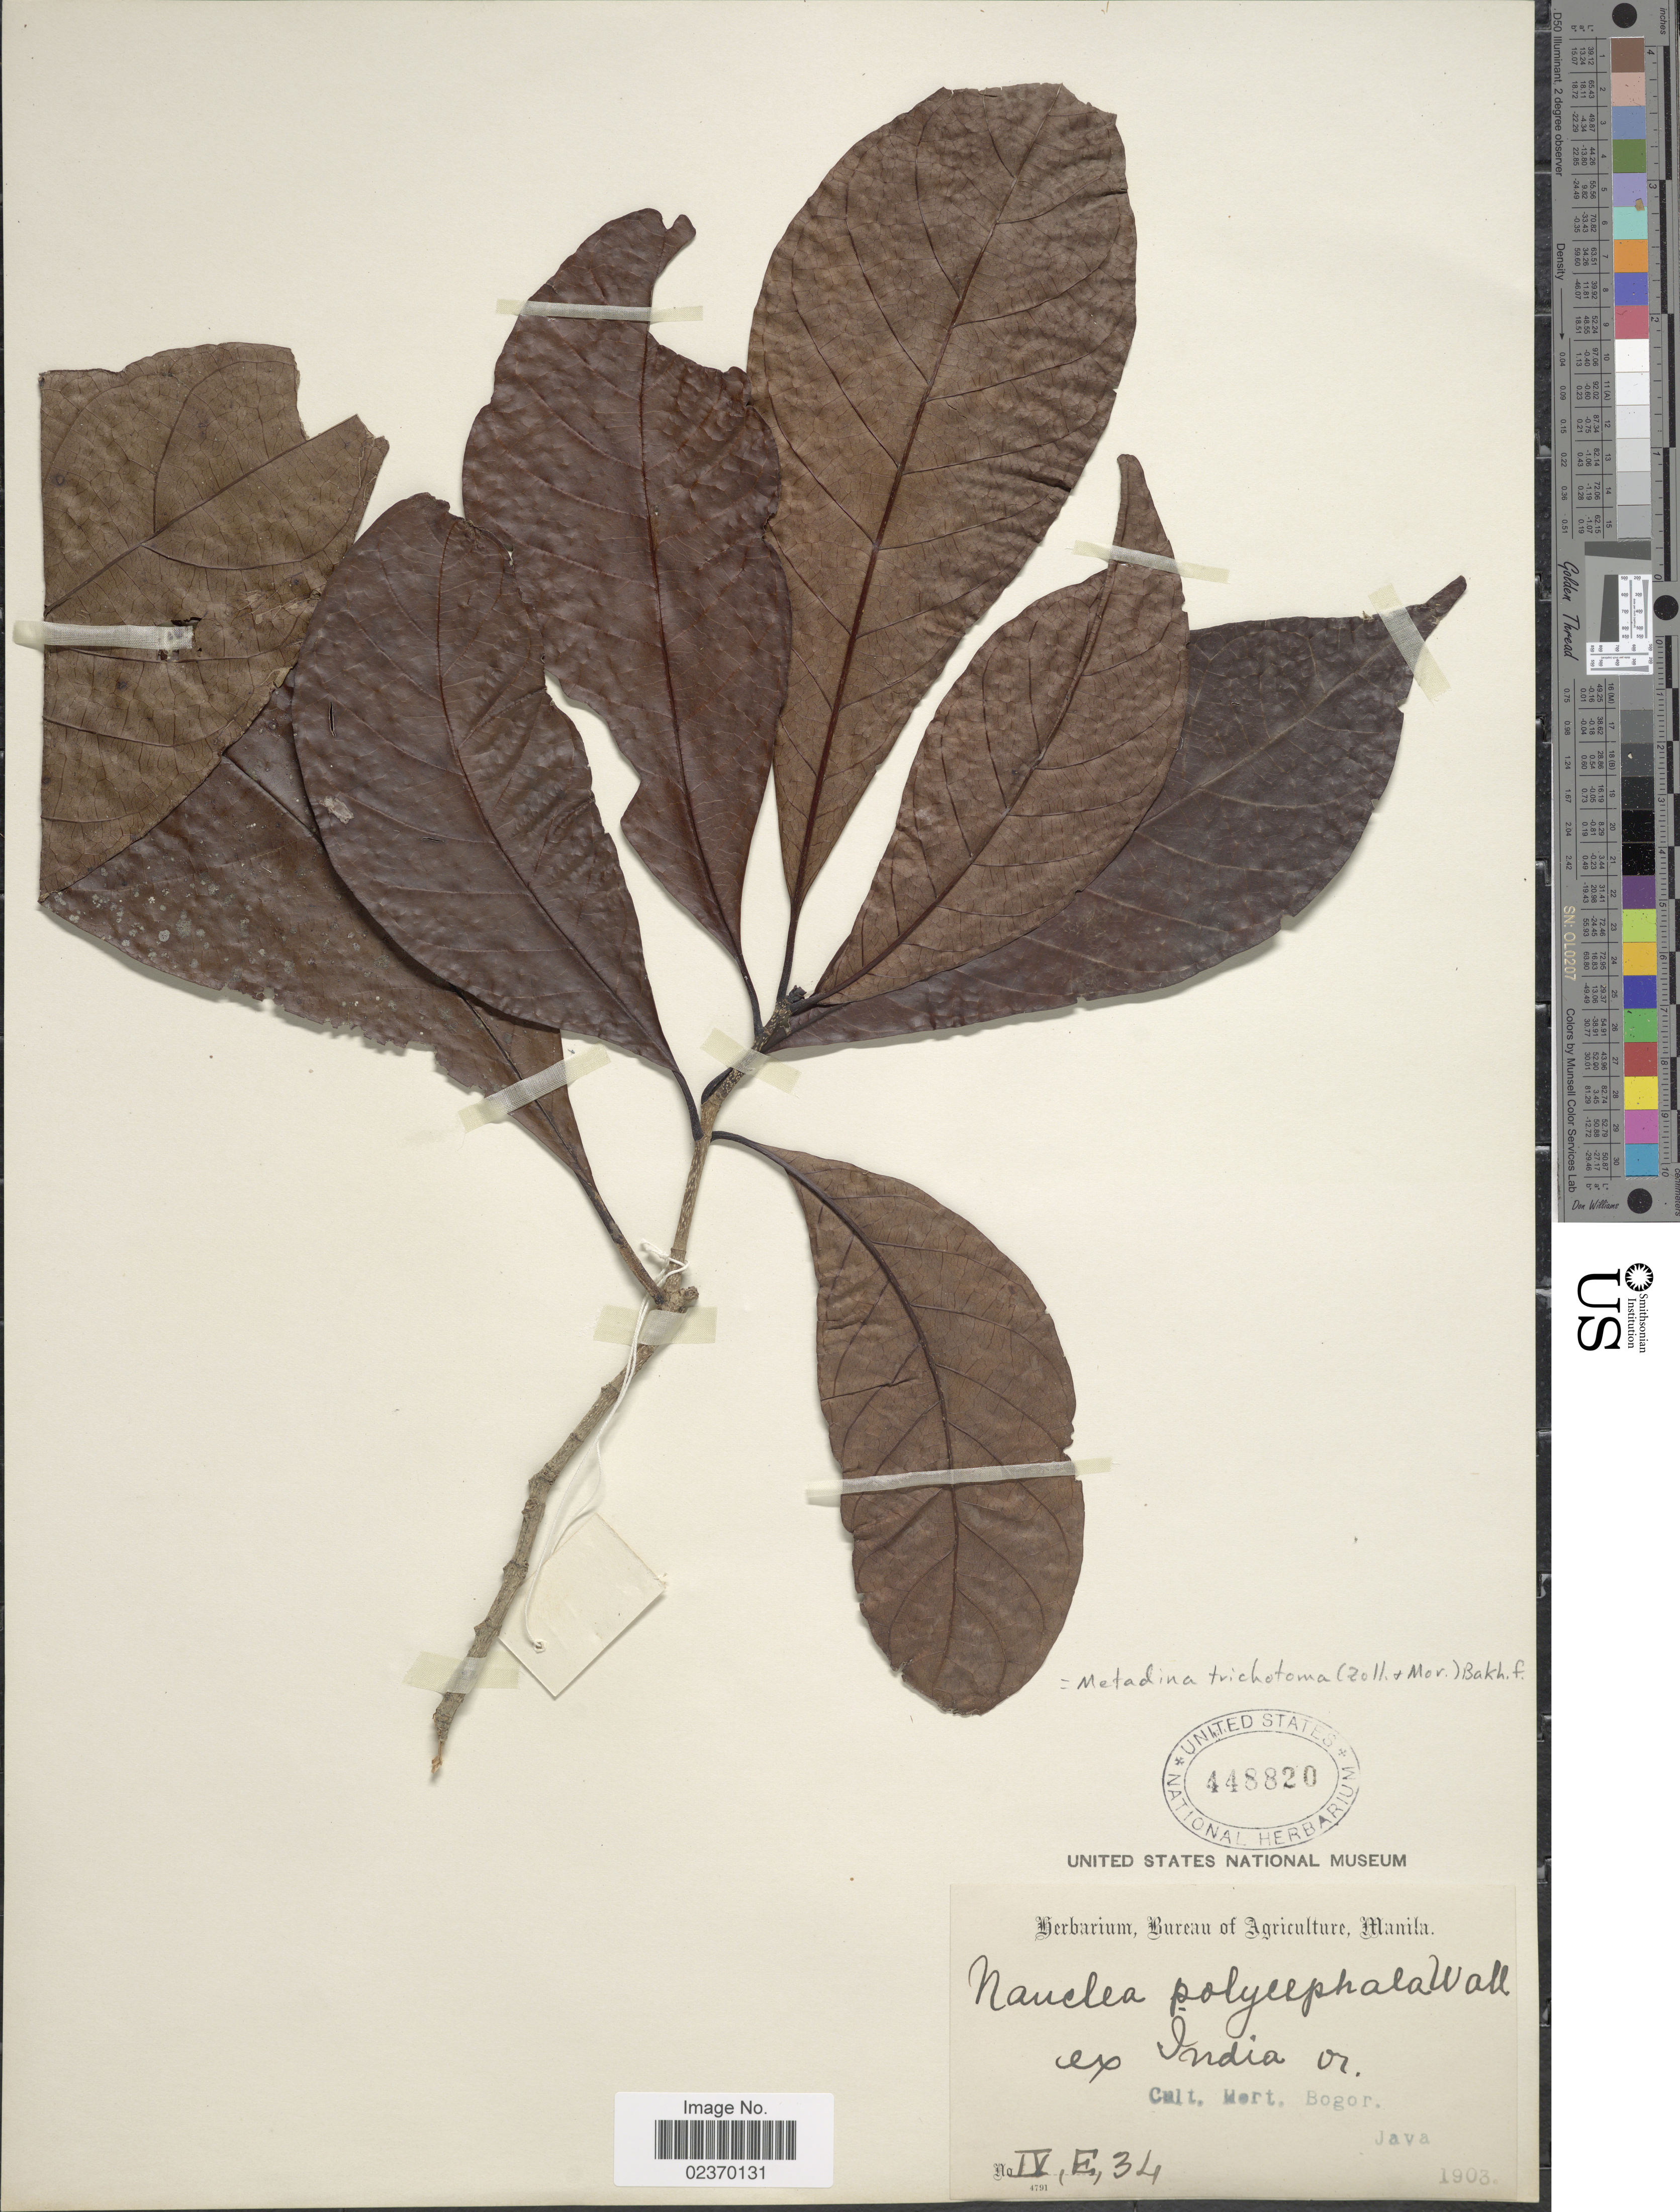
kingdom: Plantae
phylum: Tracheophyta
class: Magnoliopsida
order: Gentianales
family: Rubiaceae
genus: Adina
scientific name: Adina trichotoma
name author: (Zoll. & Moritzi) Benth. & Hook. f. ex B.D. Jacks.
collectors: ex Herb. Bur. Agric. Manila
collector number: IV, E, 34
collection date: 1903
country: Indonesia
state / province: Java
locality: Ex Indiae or [unsure placement] Cult Hort Bogor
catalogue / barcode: US 448820